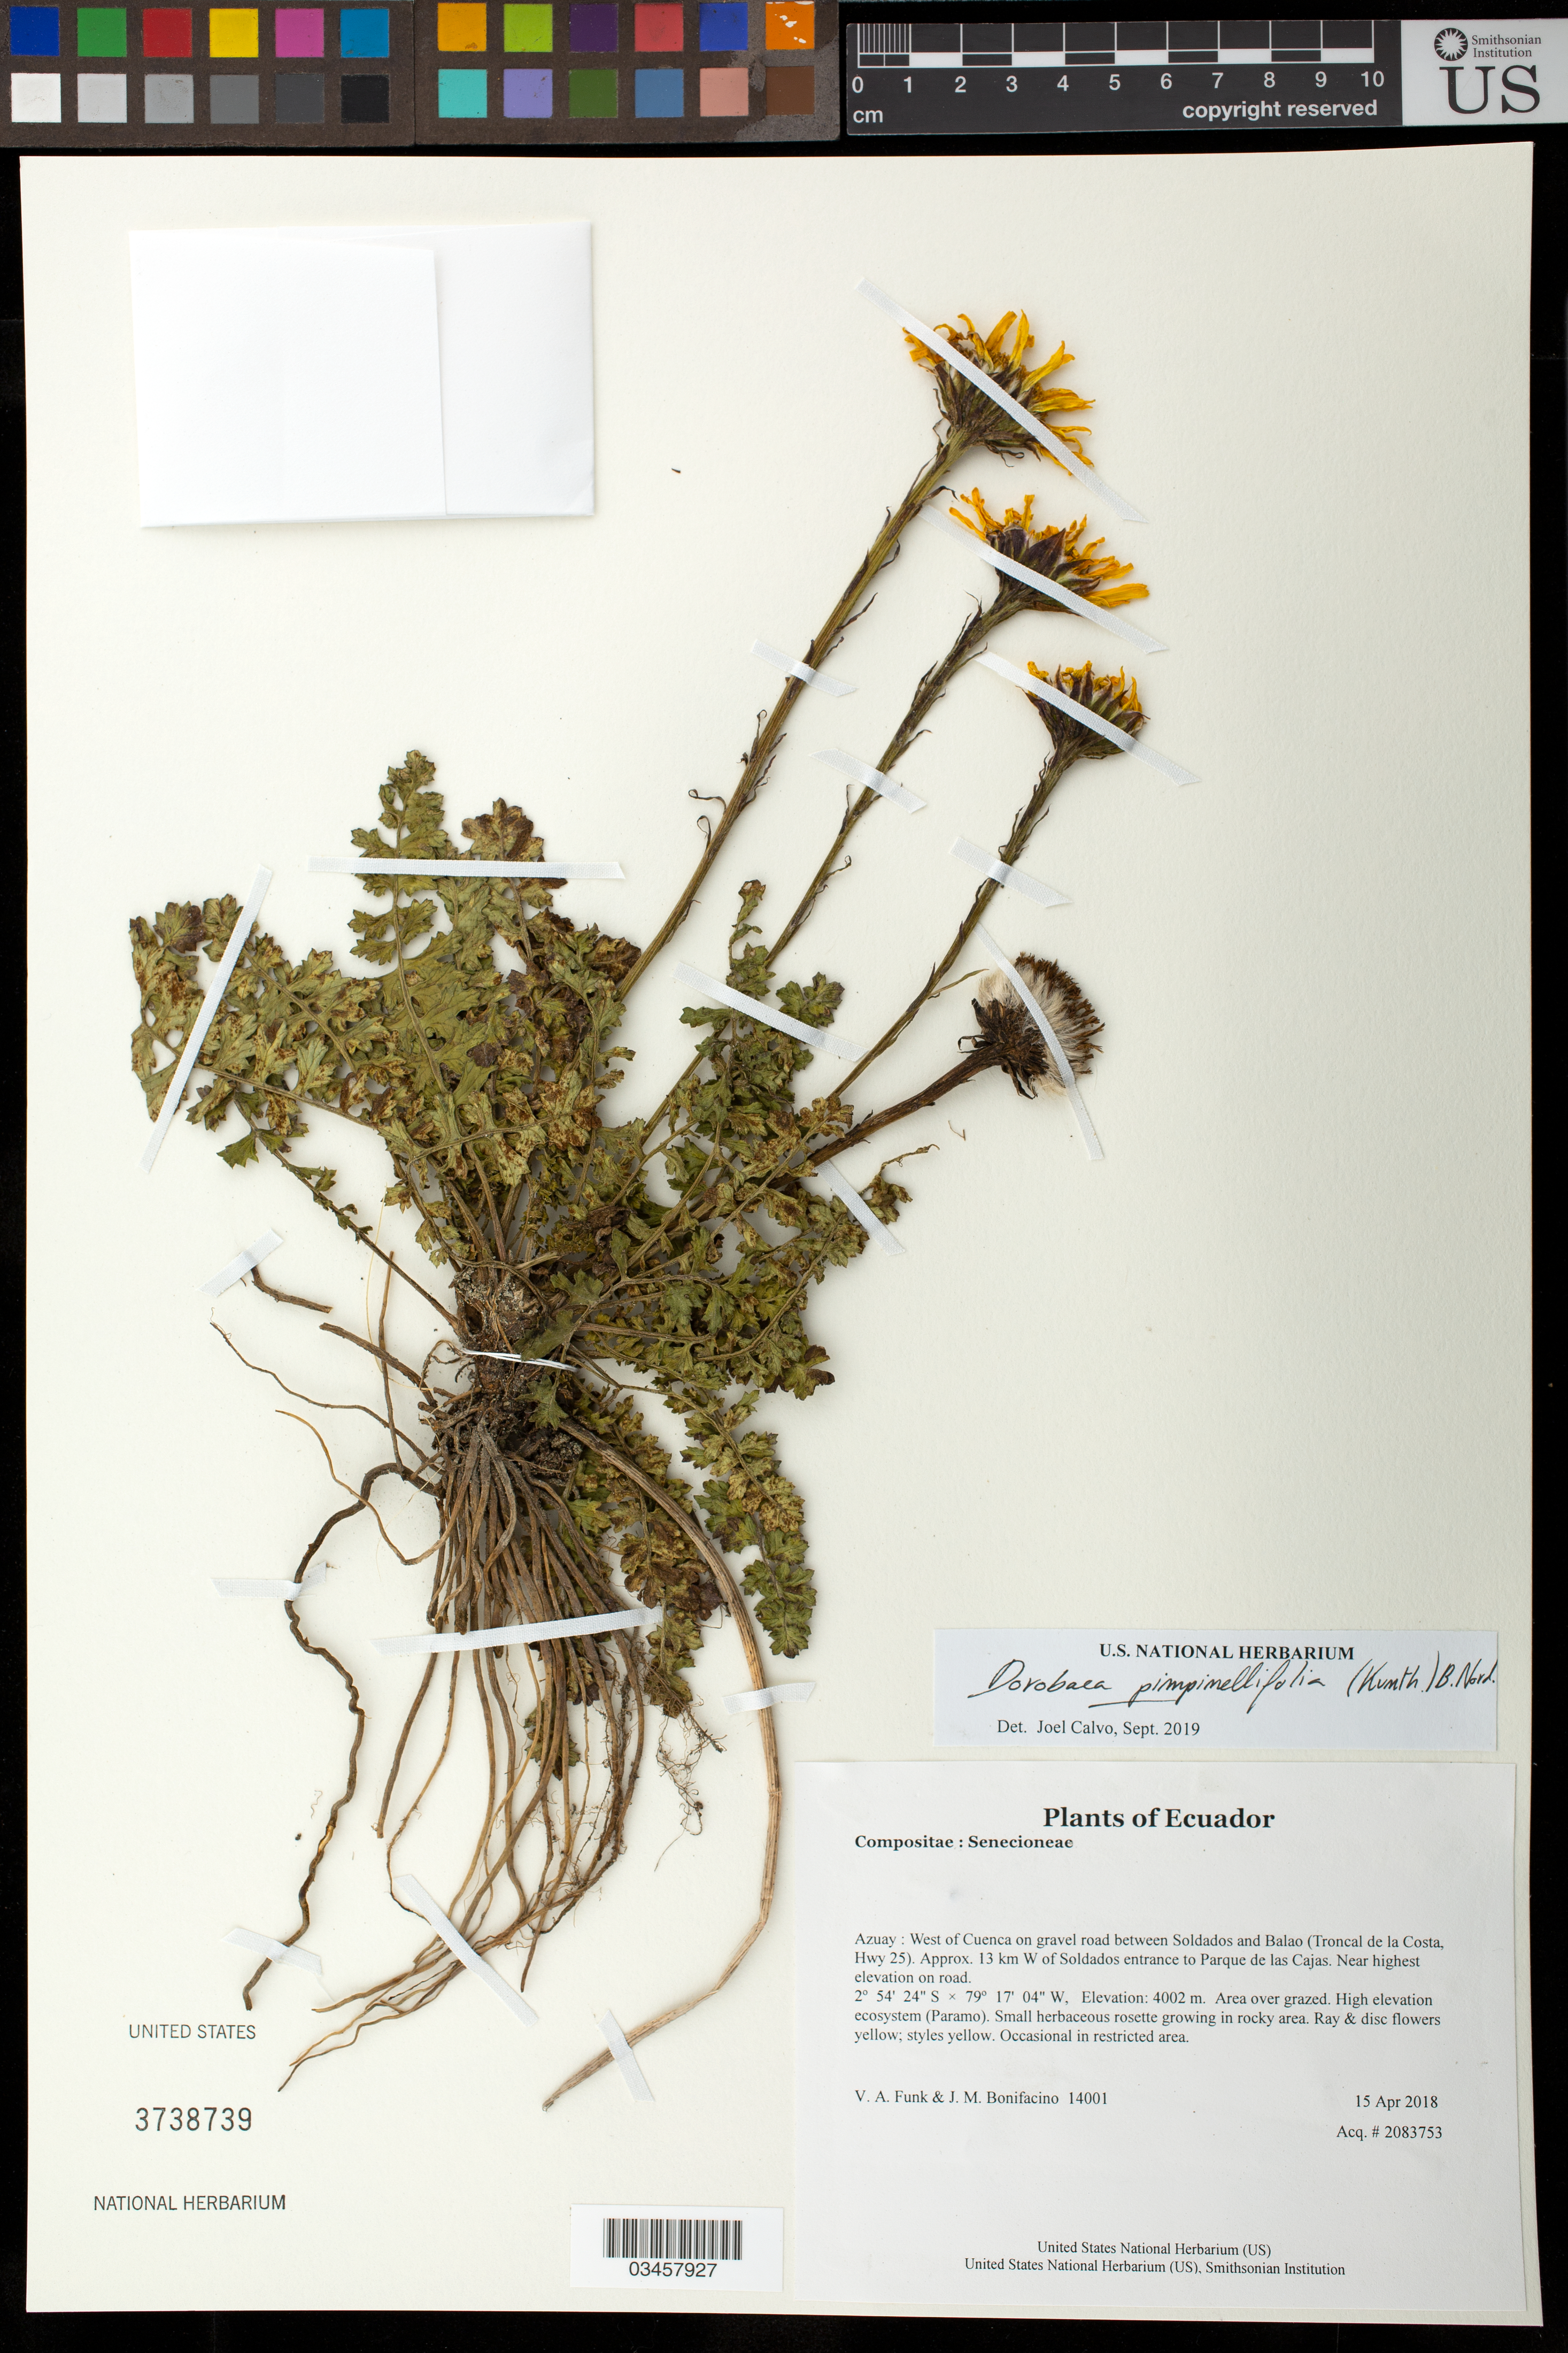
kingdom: Plantae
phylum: Tracheophyta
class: Magnoliopsida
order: Asterales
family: Asteraceae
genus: Dorobaea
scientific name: Dorobaea pimpinellifolia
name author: (Kunth) B. Nord.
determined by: Calvo, Joel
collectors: V. Funk & M. Bonifacino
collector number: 14001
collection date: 2018-04-15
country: Ecuador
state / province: Azuay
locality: West of Cuenca on gravel road between Soldados and Balao (Troncal de la Costa, Hwy 25). Approx. 13 km W of Soldados entrance to Parque de las Cajas. Near highest elevation on road.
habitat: Area over grazed. High elevation ecosystem (Paramo).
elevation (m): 4002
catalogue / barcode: US 3738739